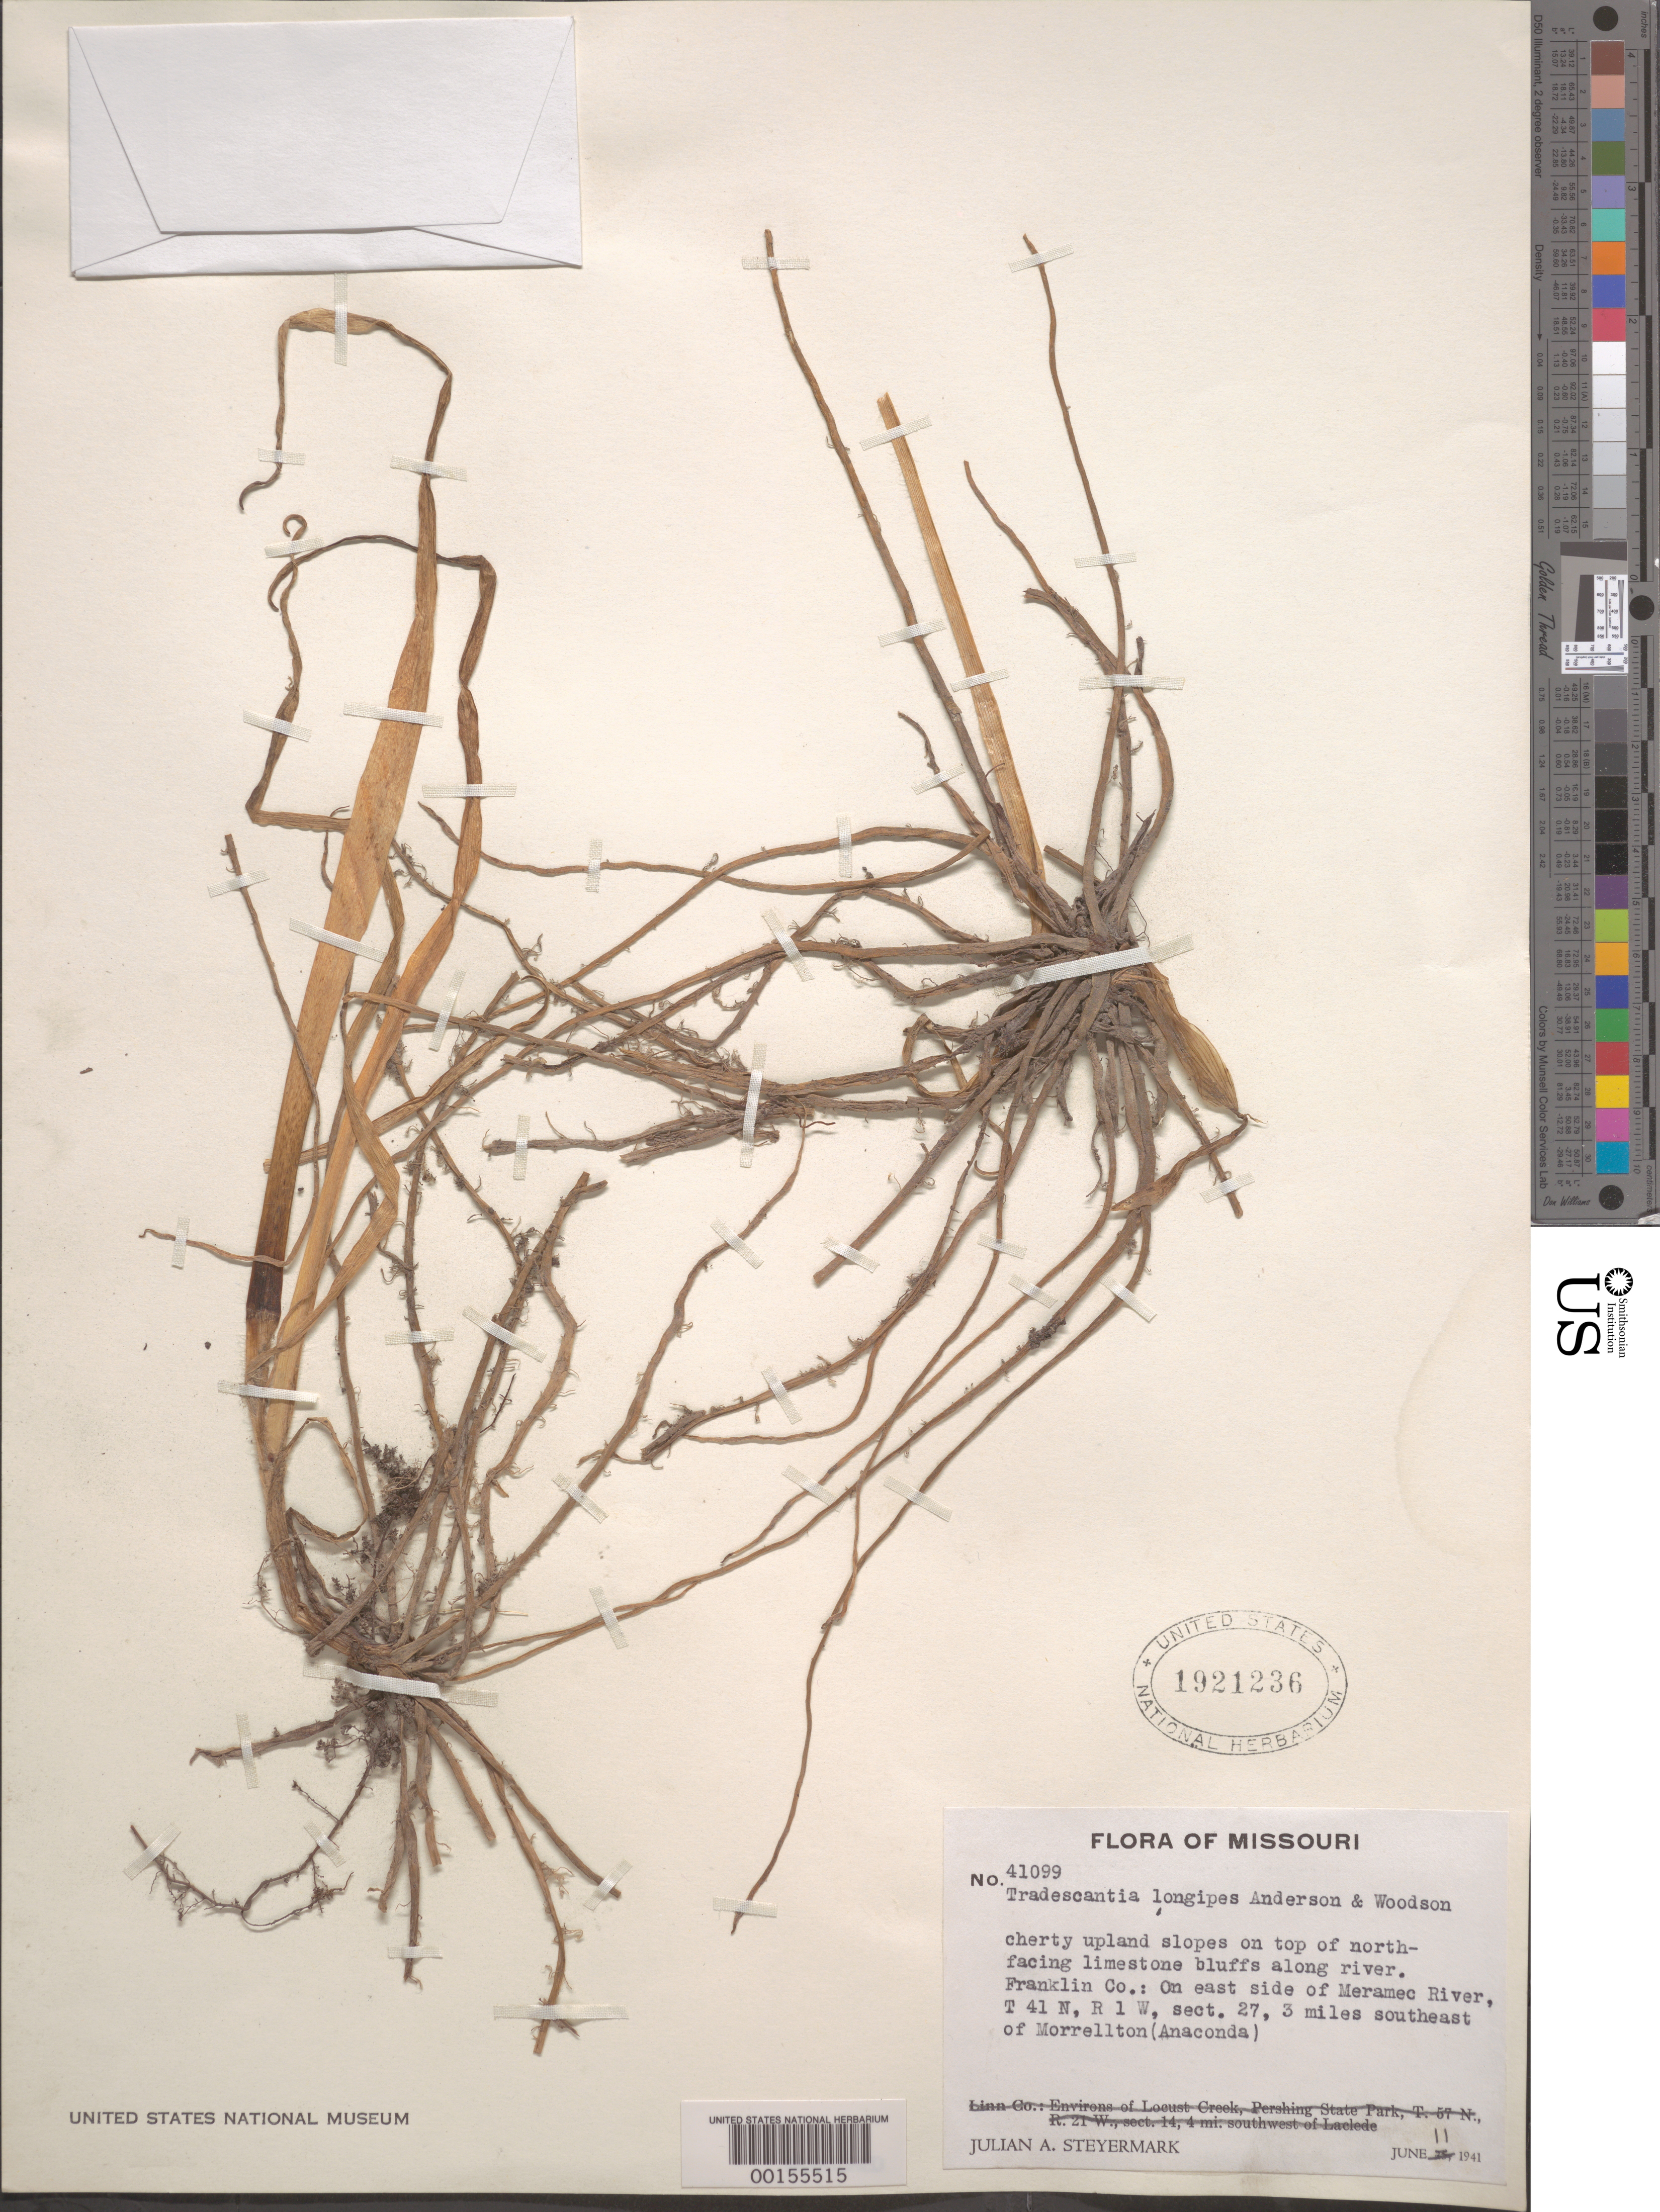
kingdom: Plantae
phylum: Tracheophyta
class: Liliopsida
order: Commelinales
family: Commelinaceae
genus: Tradescantia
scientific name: Tradescantia longipes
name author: E.S. Anderson & Woodson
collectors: J. Steyermark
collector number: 41099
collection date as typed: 11 Jun 1941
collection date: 1941-06-11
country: United States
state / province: Missouri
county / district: Franklin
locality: Meramec river, se of morrellton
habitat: Limestone bluffs along river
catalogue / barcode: US 1921236